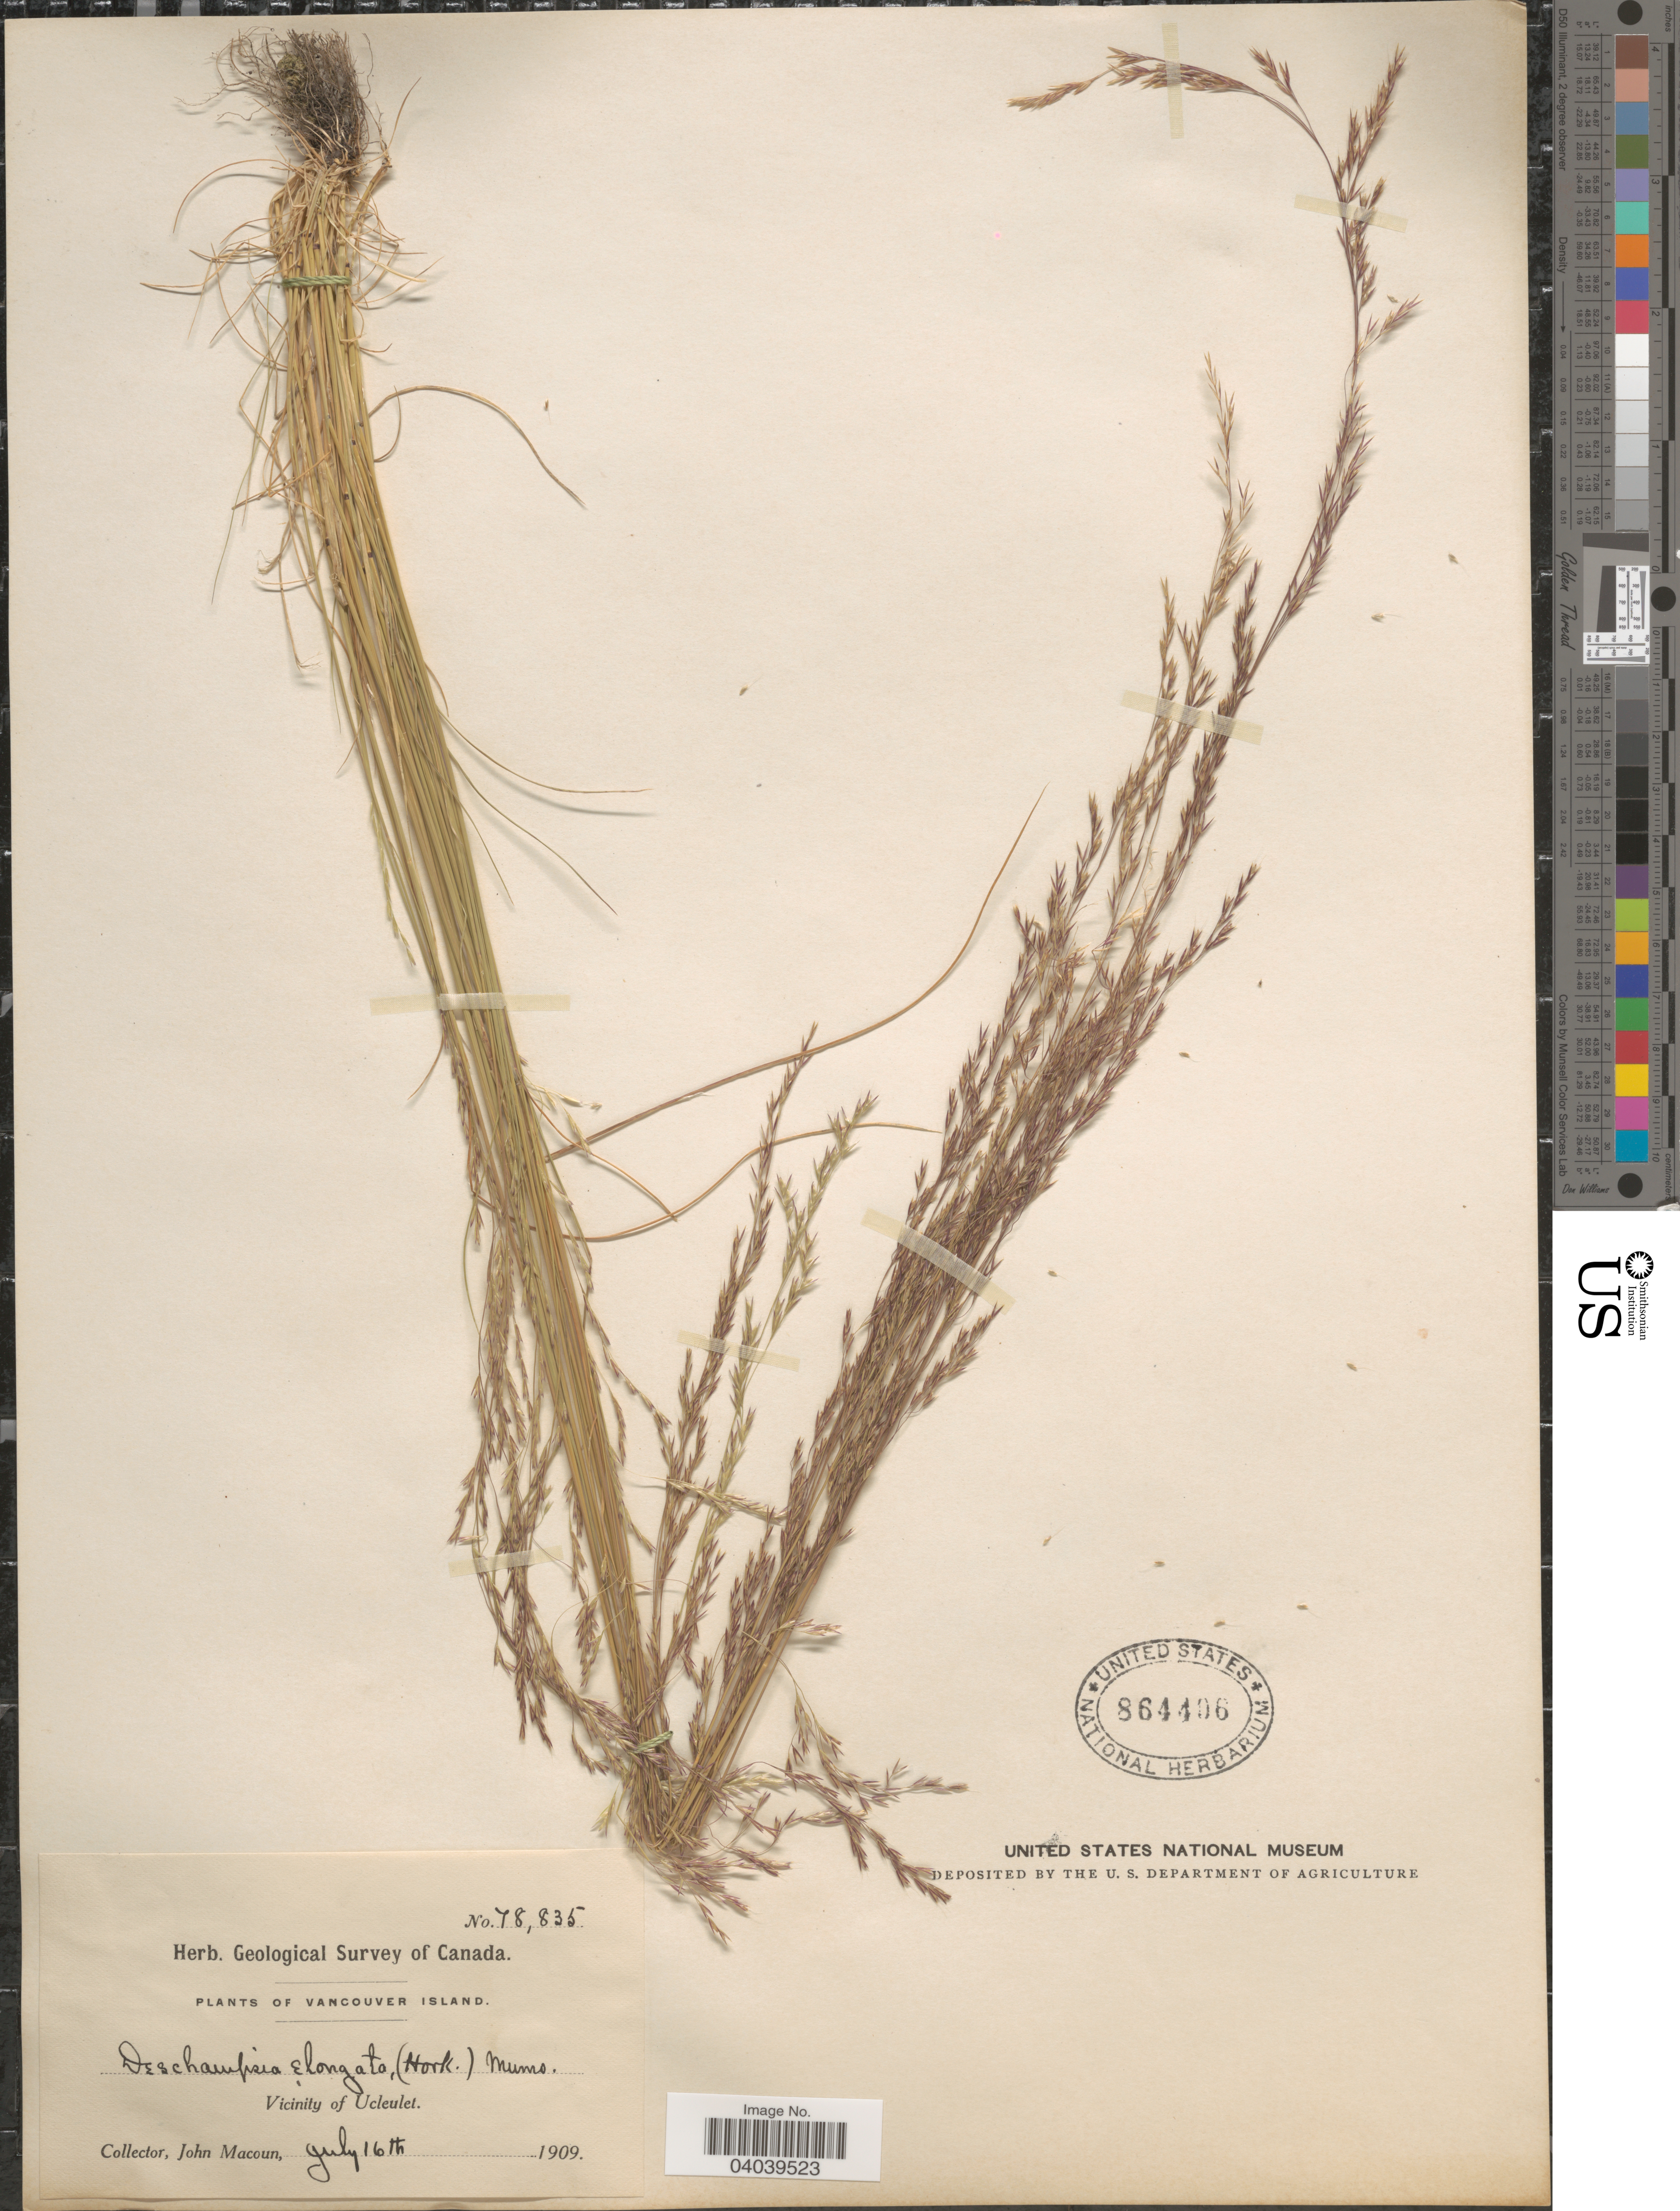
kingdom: Plantae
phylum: Tracheophyta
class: Liliopsida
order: Poales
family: Poaceae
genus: Deschampsia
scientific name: Deschampsia elongata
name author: (Hook.) Munro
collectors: J. Macoun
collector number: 78835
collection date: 1909-07-16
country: Canada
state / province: British Columbia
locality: Vancouver Island. Vicinity of Ucluelet.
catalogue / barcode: US 864406